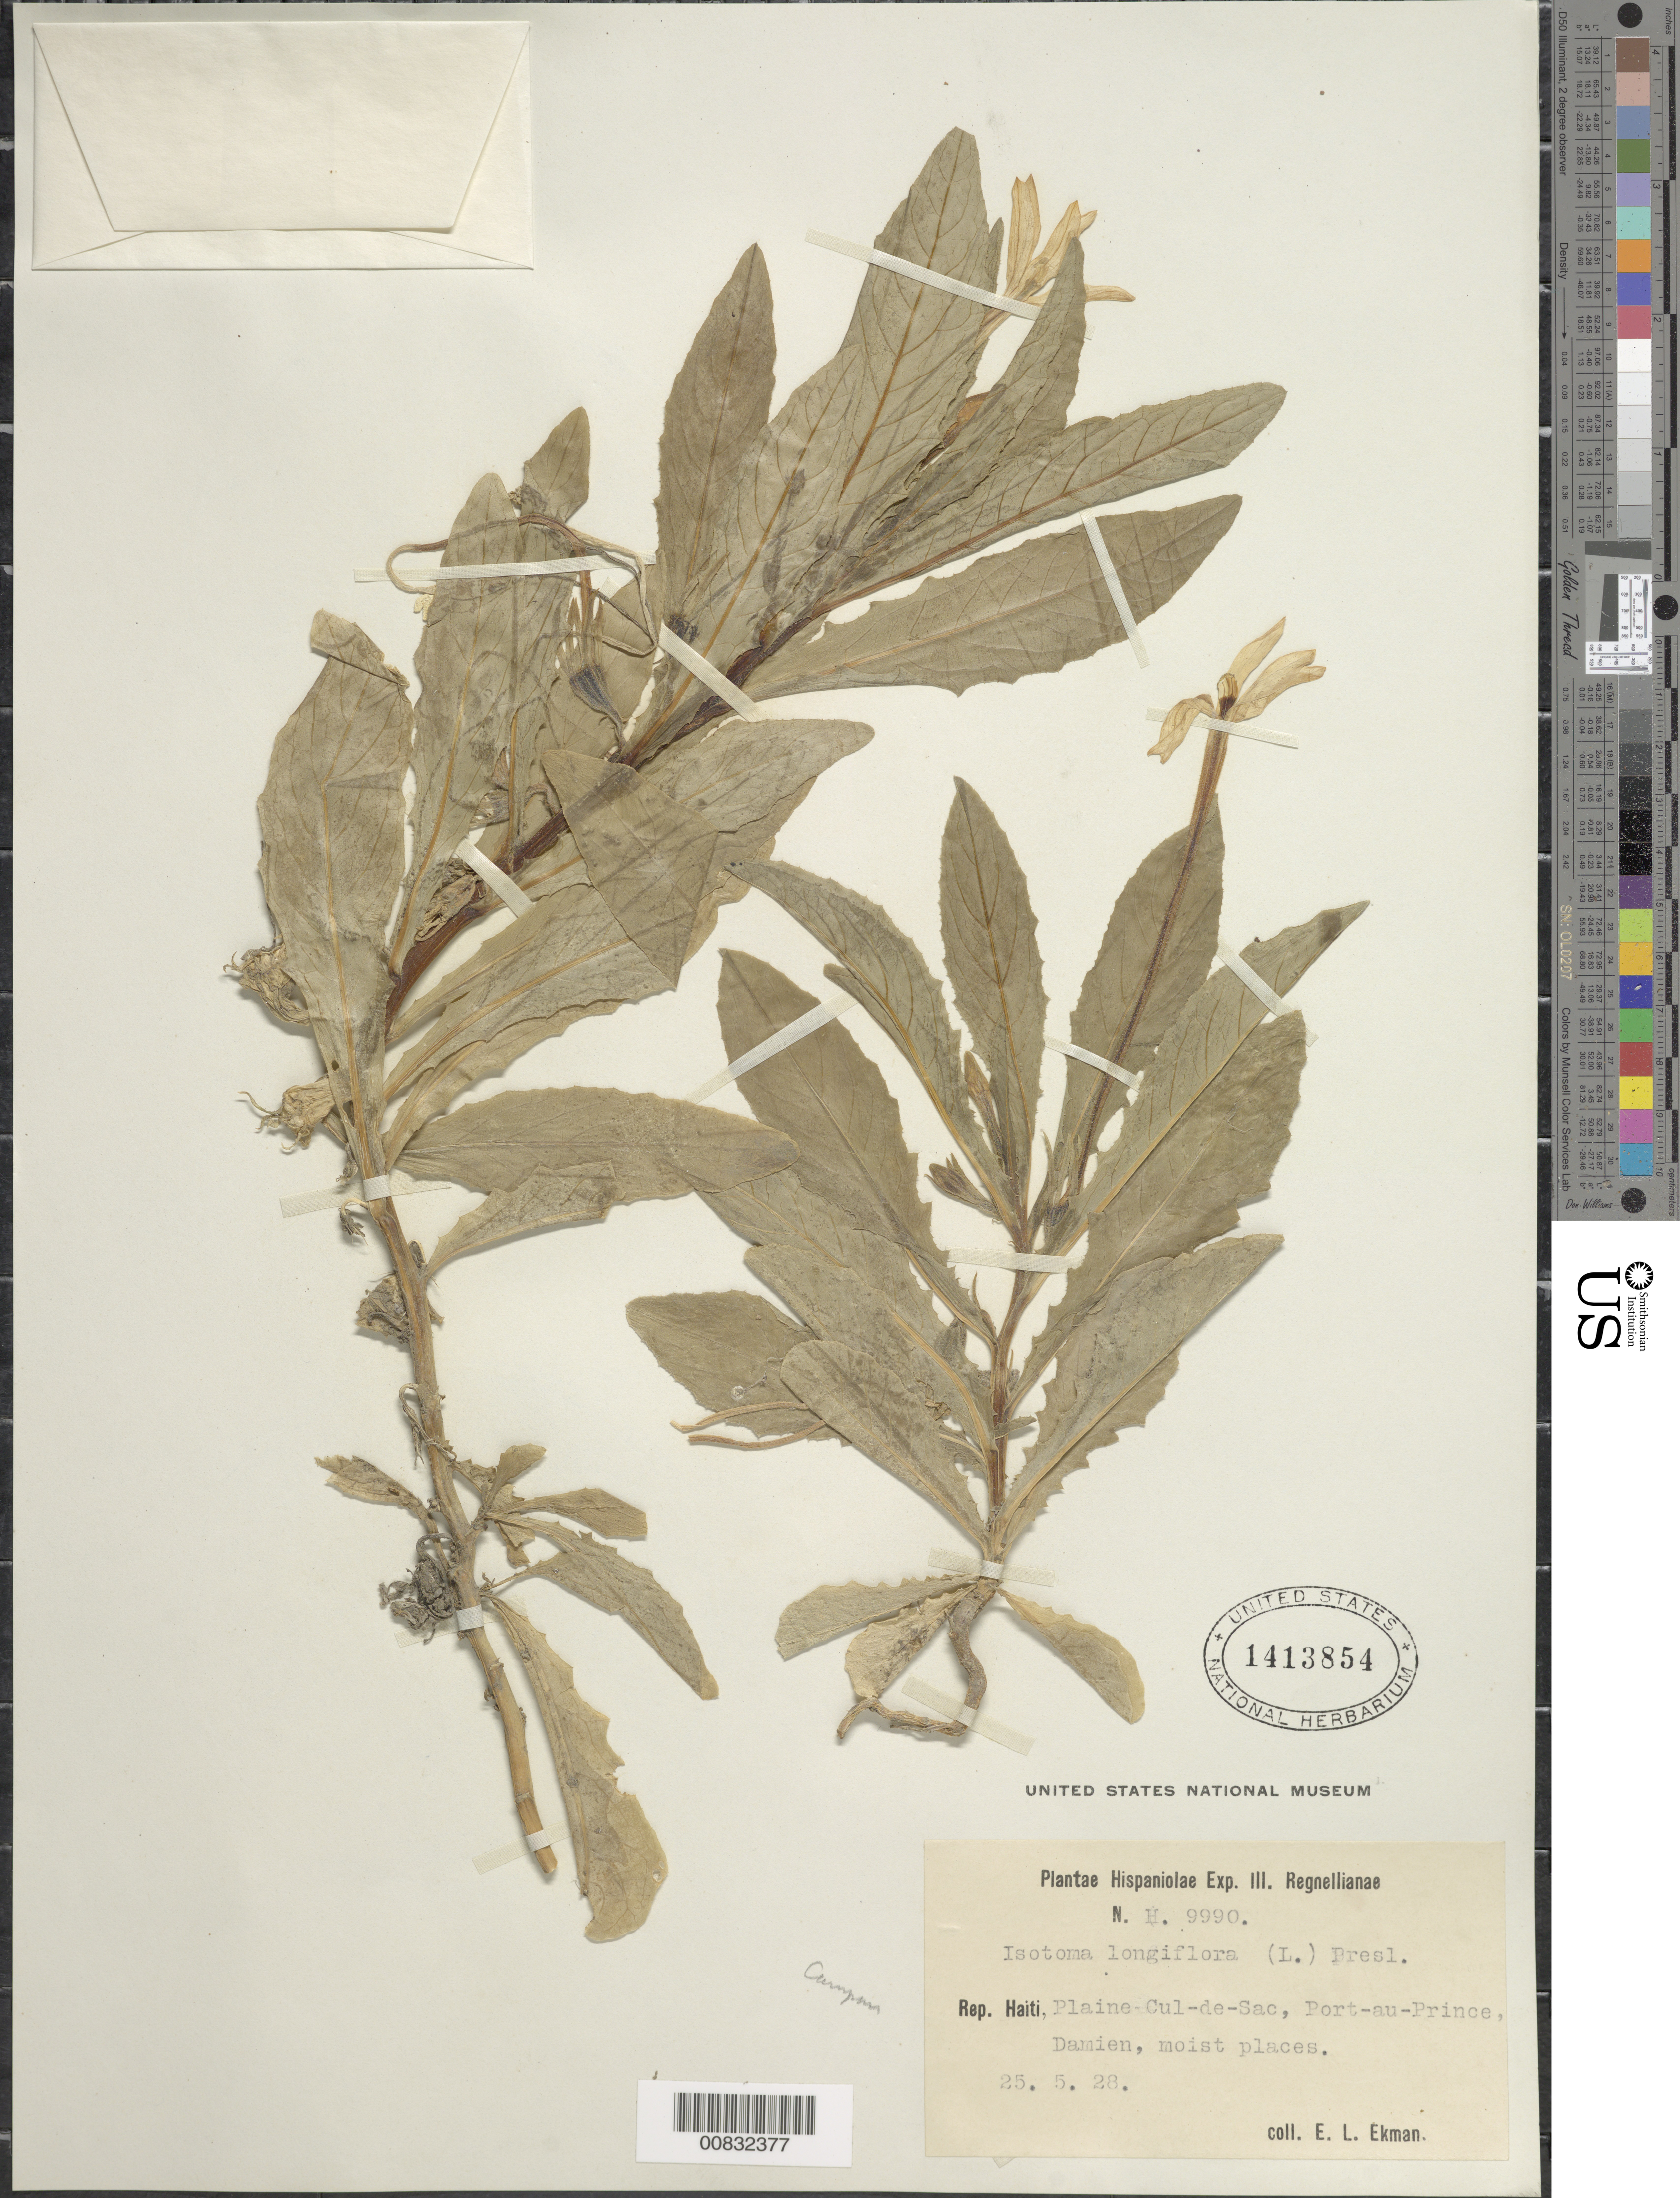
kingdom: Plantae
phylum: Tracheophyta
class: Magnoliopsida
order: Asterales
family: Campanulaceae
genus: Isotoma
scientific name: Isotoma longiflora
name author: (L.) C. Presl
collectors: E. L. Ekman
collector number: H 9990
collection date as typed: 25 May 1928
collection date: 1928-05-25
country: Haiti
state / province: Ouest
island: Hispaniola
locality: Plaine Cul-de-Sac, Port-au-Prince, Damien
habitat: Moist places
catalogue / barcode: US 1413854